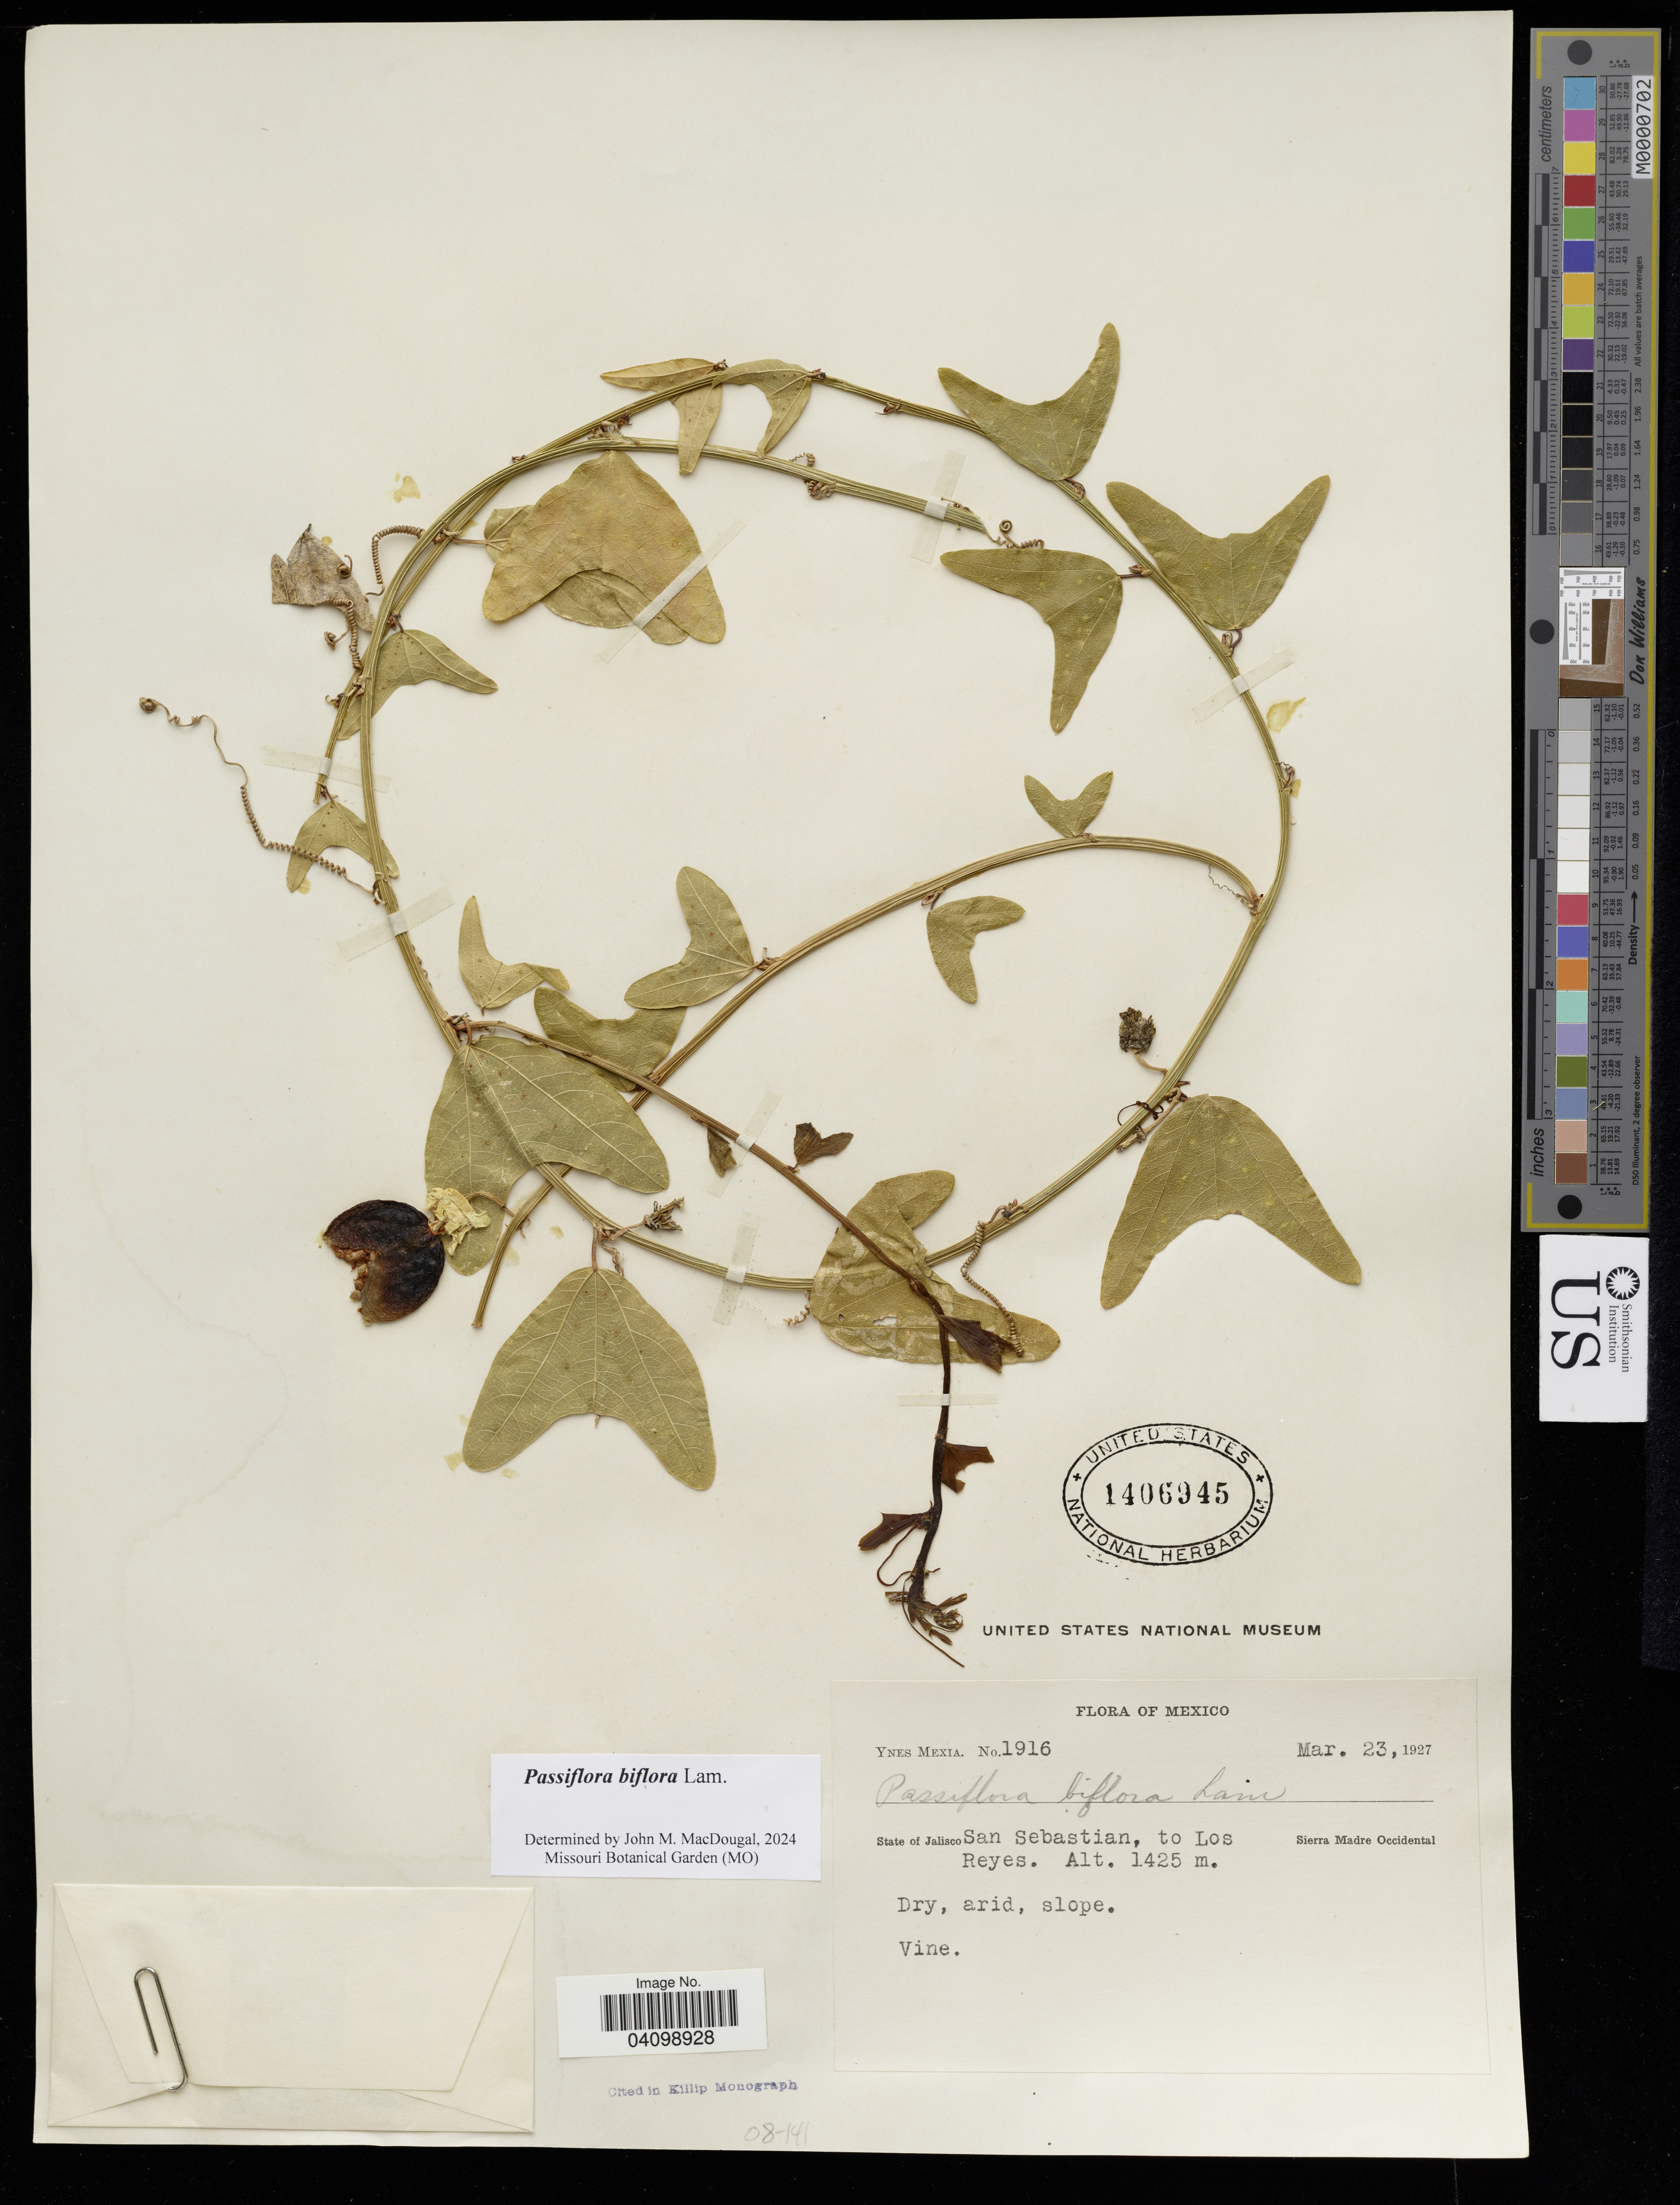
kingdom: Plantae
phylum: Tracheophyta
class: Magnoliopsida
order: Malpighiales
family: Passifloraceae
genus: Passiflora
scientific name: Passiflora biflora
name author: Lam.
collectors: Y. Mexia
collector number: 1916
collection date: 1927-03-23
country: Mexico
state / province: Jalisco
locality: San Sebastian, to Los Reyes. Sierra Madre Occidental.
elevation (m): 1425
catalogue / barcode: US 1406945